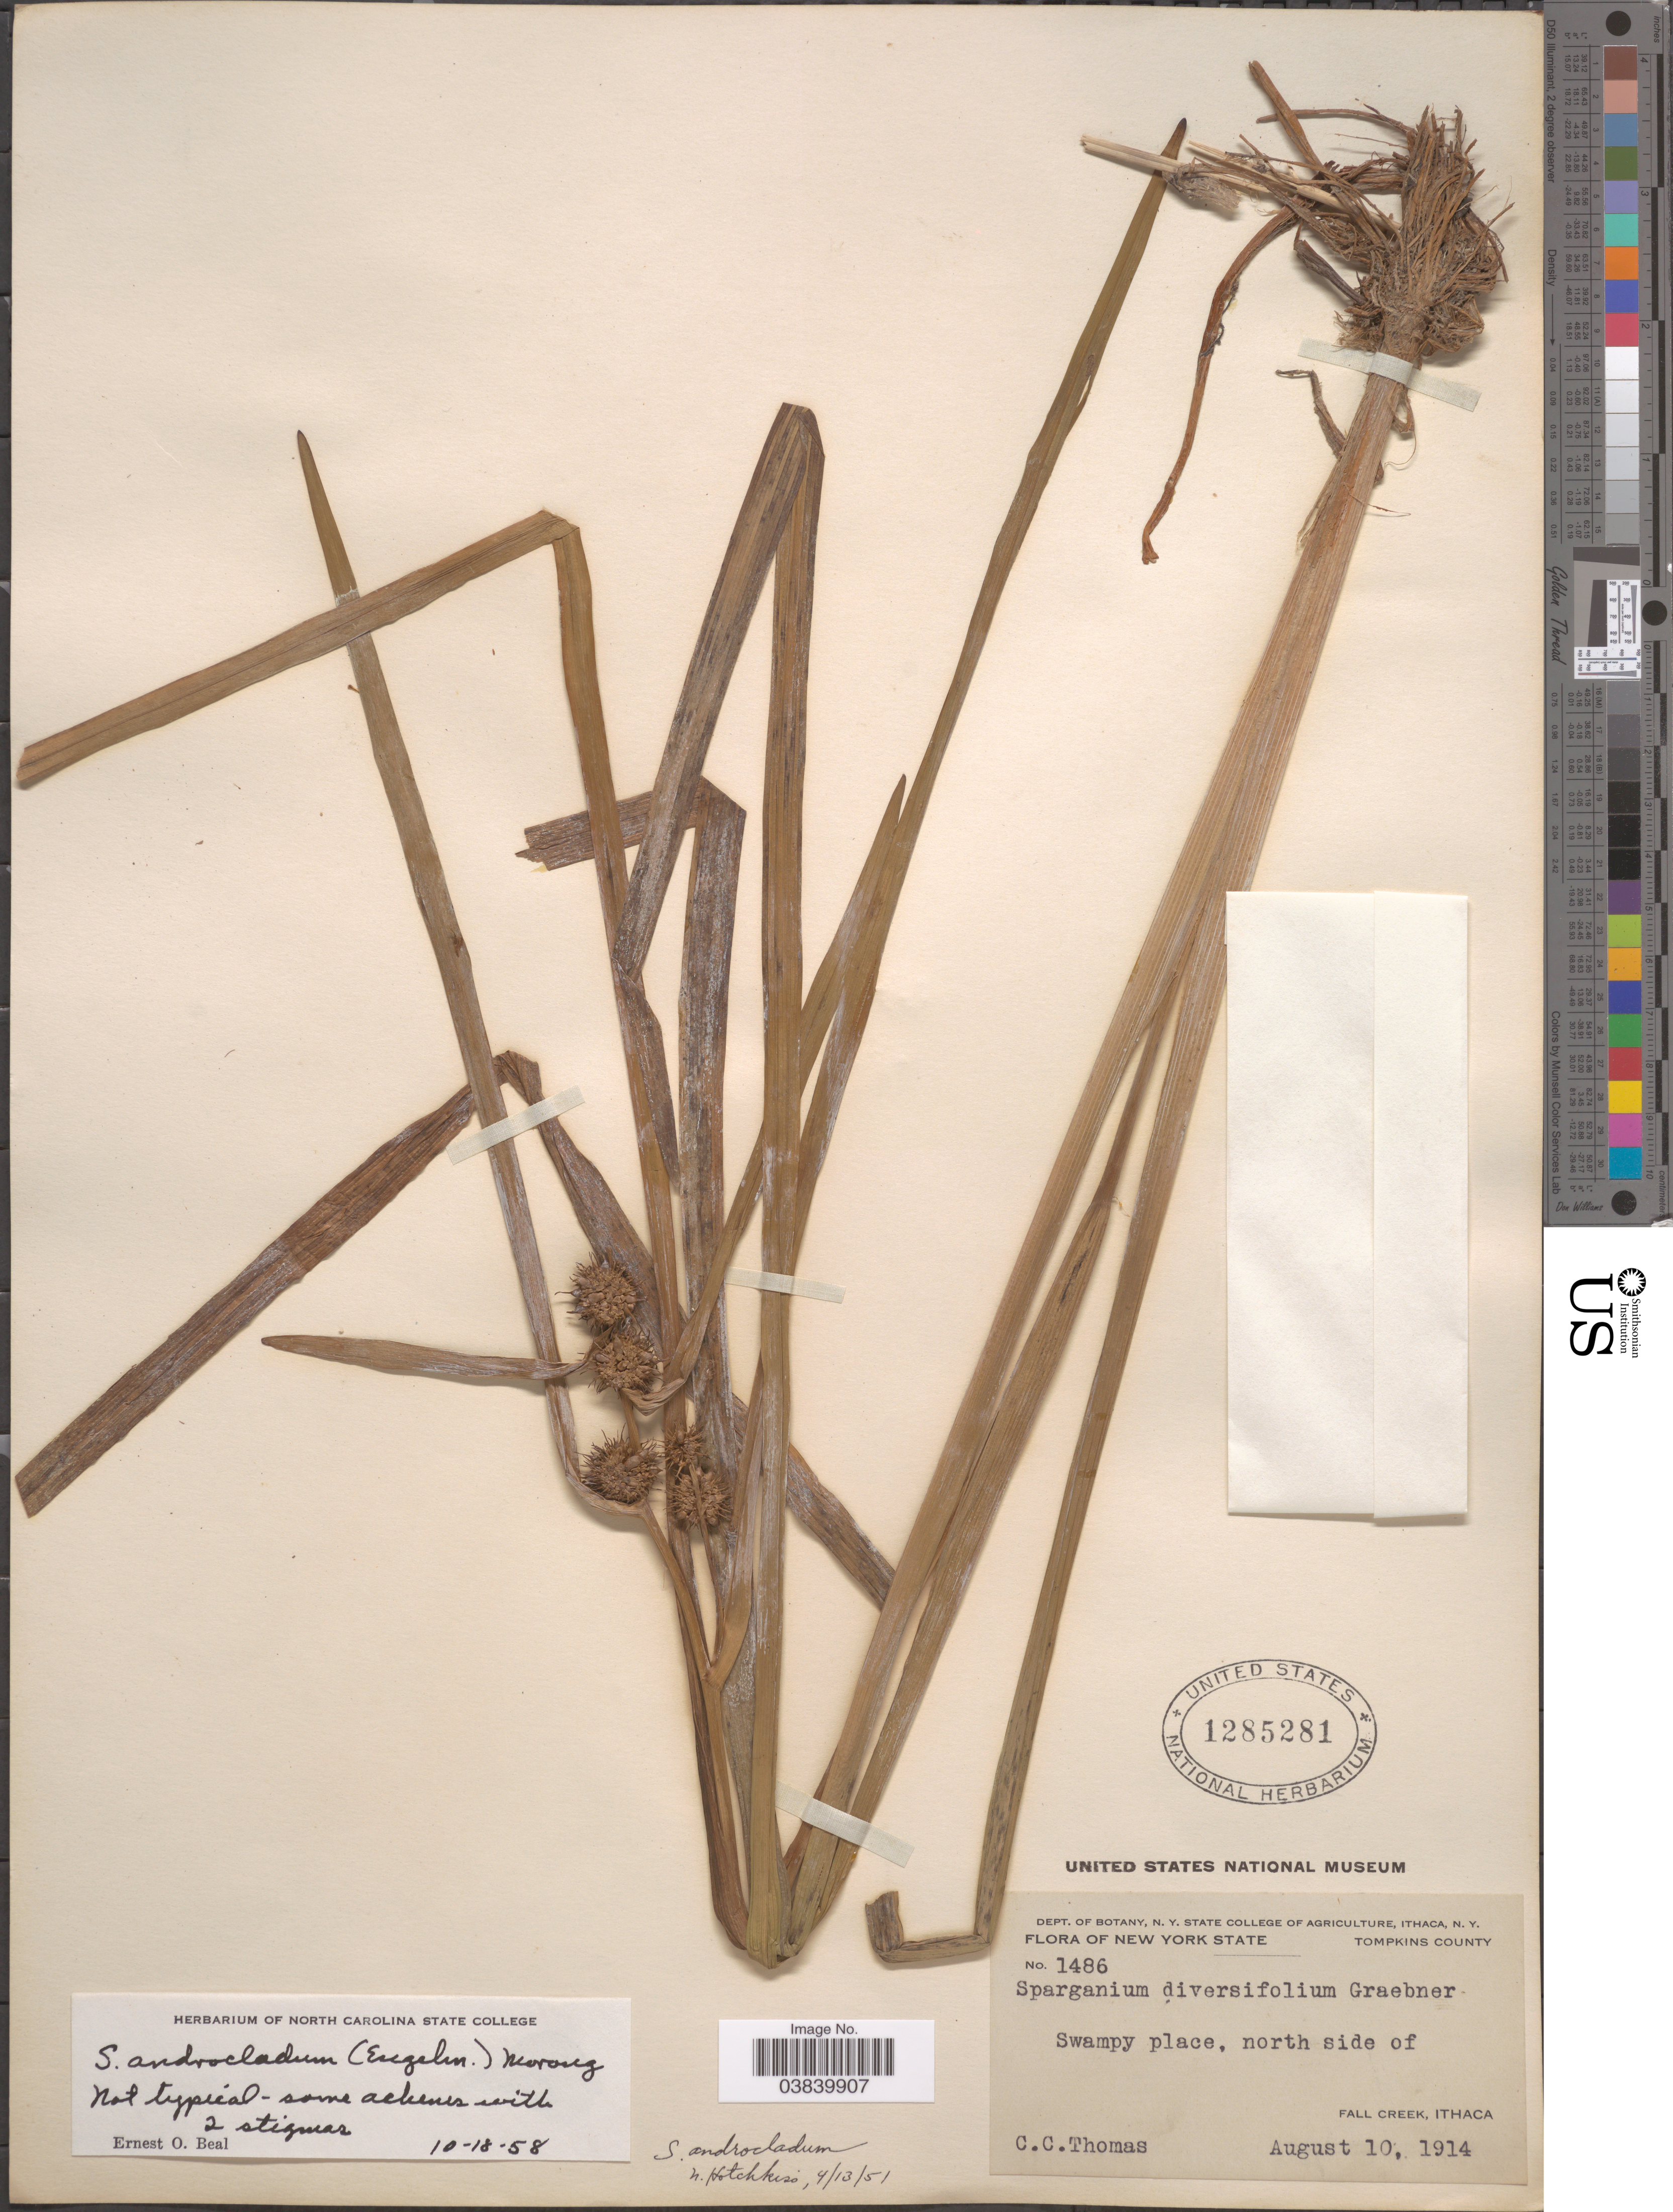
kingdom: Plantae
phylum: Tracheophyta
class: Liliopsida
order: Poales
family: Typhaceae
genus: Sparganium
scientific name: Sparganium androcladum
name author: Morong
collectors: C. Thomas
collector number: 1486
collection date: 1914-08-10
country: United States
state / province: New York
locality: Tompkins County. North side of Fall Creek, Ithaca.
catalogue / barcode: US 1285281